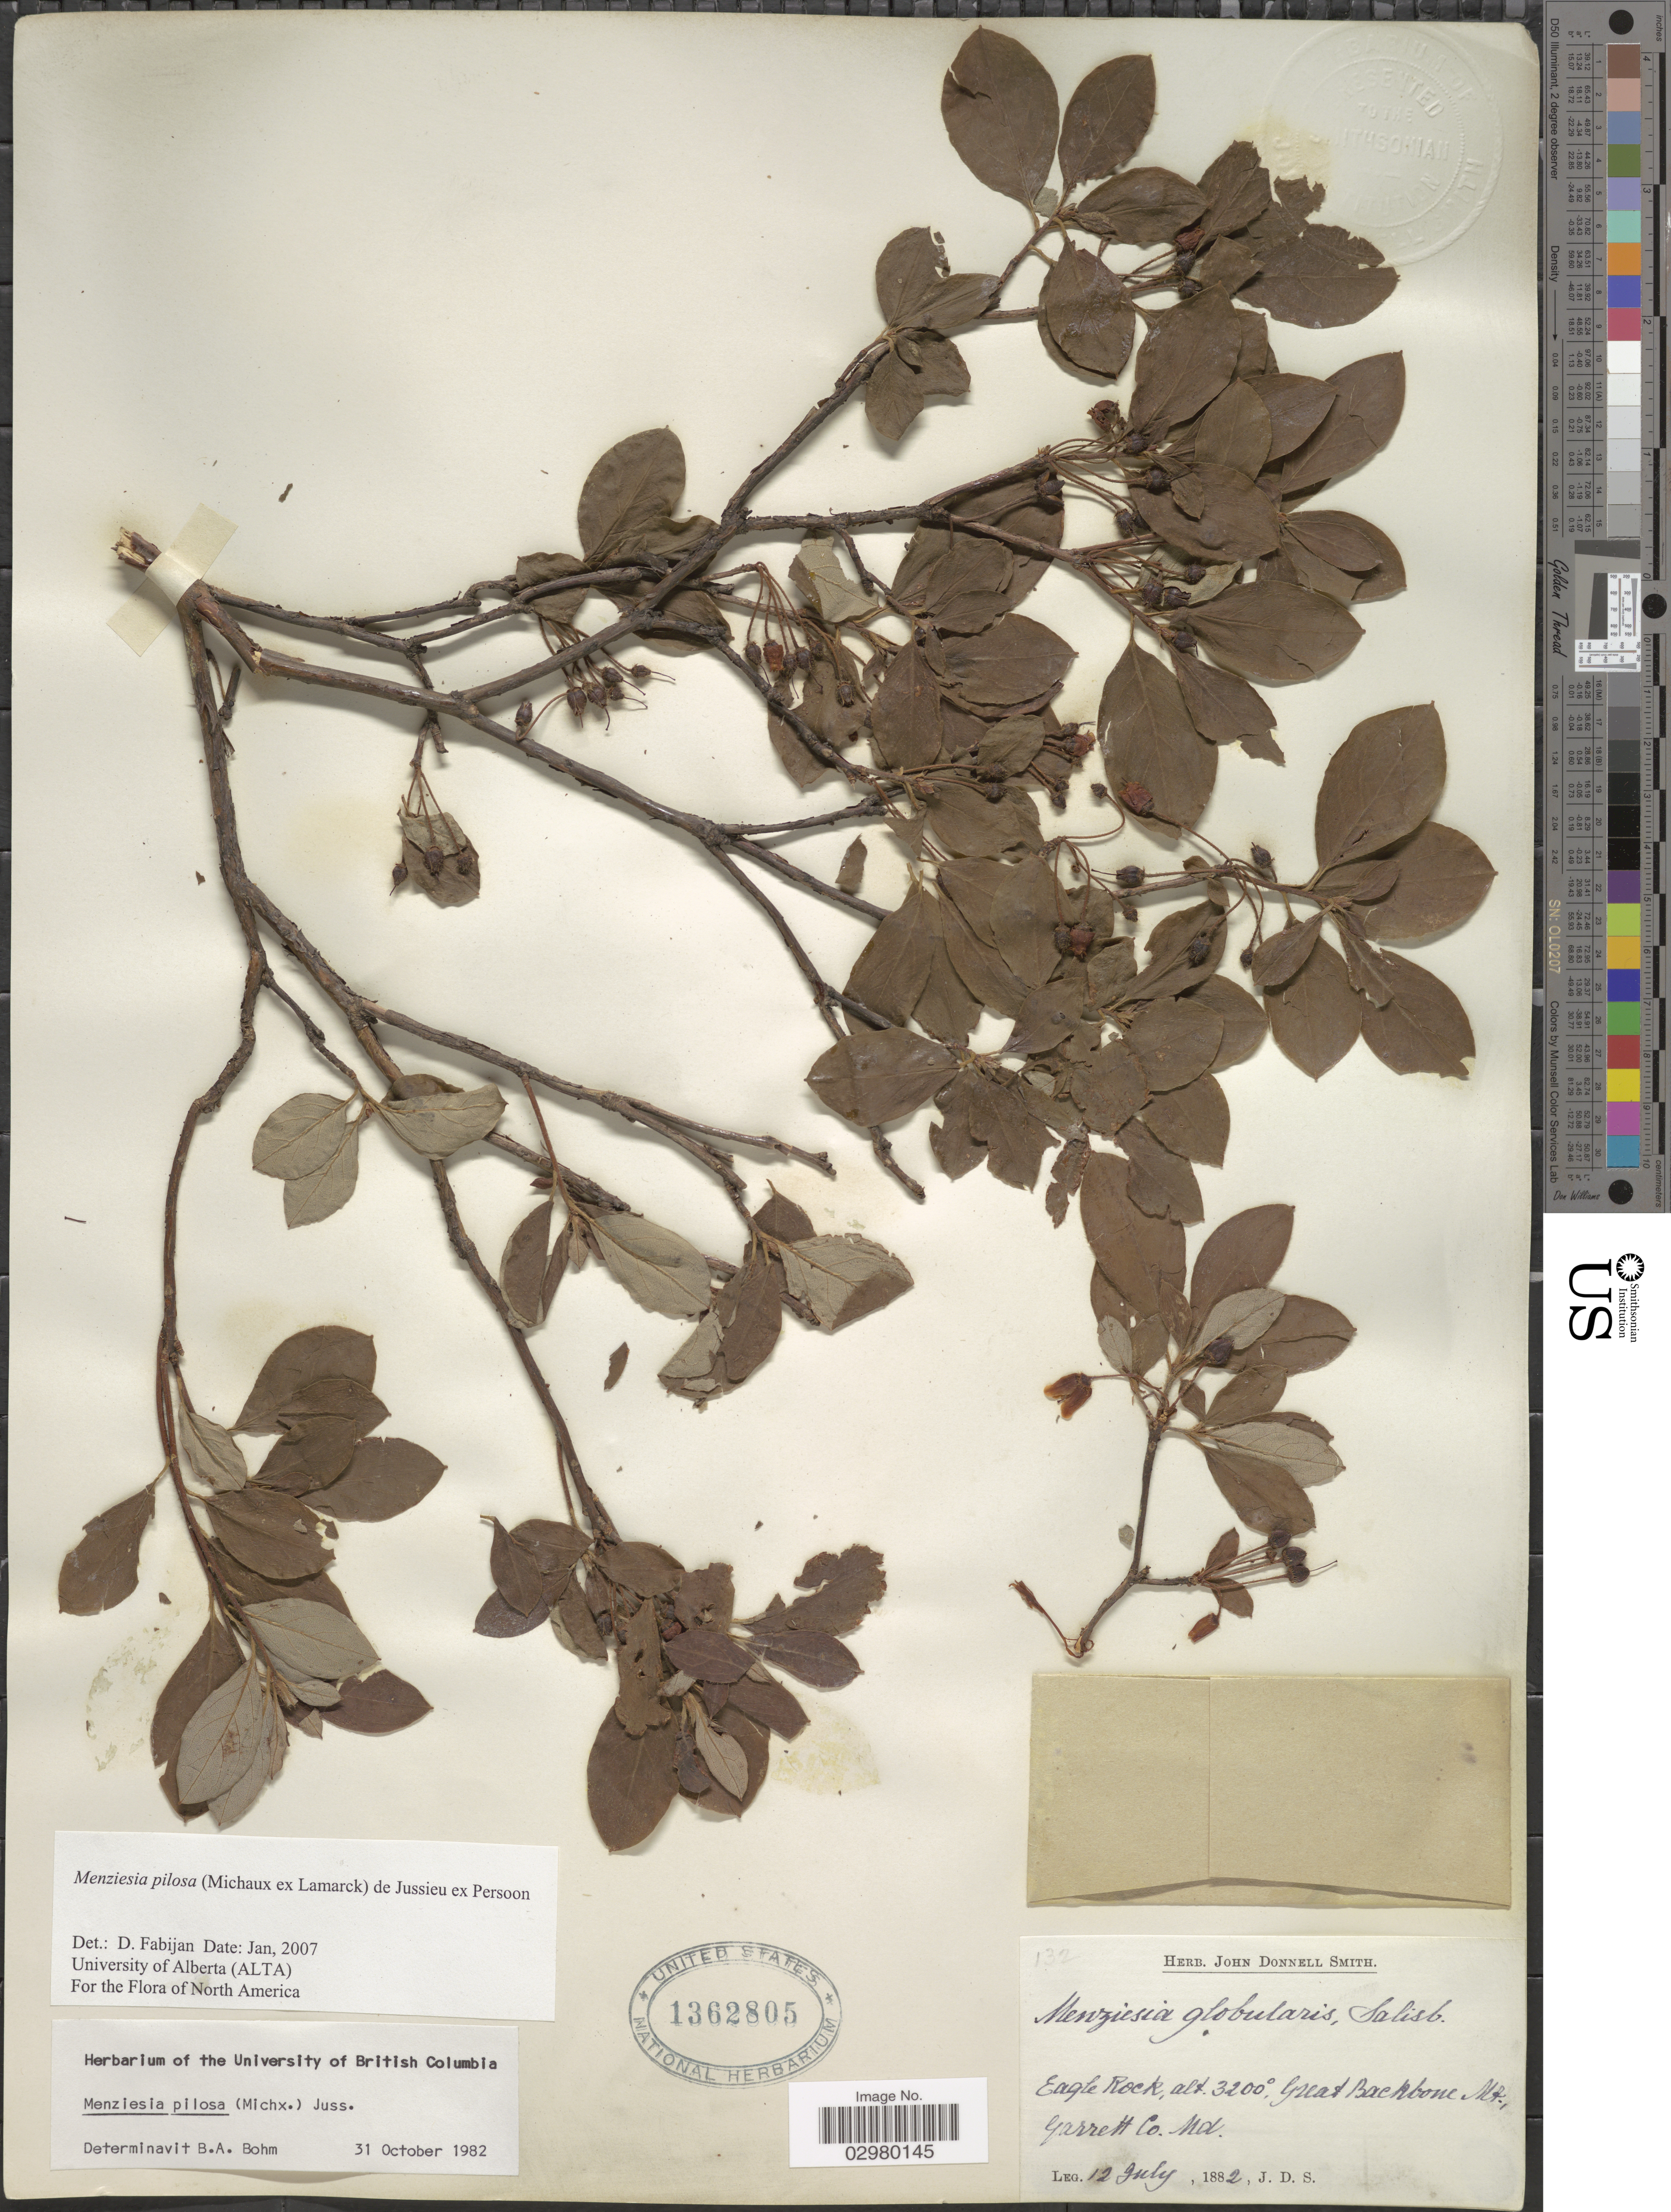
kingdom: Plantae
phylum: Tracheophyta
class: Magnoliopsida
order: Ericales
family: Ericaceae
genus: Menziesia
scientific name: Menziesia pilosa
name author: (Michx.) Juss.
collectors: J. Donnell Smith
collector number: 132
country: United States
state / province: Maryland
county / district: Garrett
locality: Eagle Rock. Great Backbone Mt. Garrett Co.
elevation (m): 975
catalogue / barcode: US 1362805